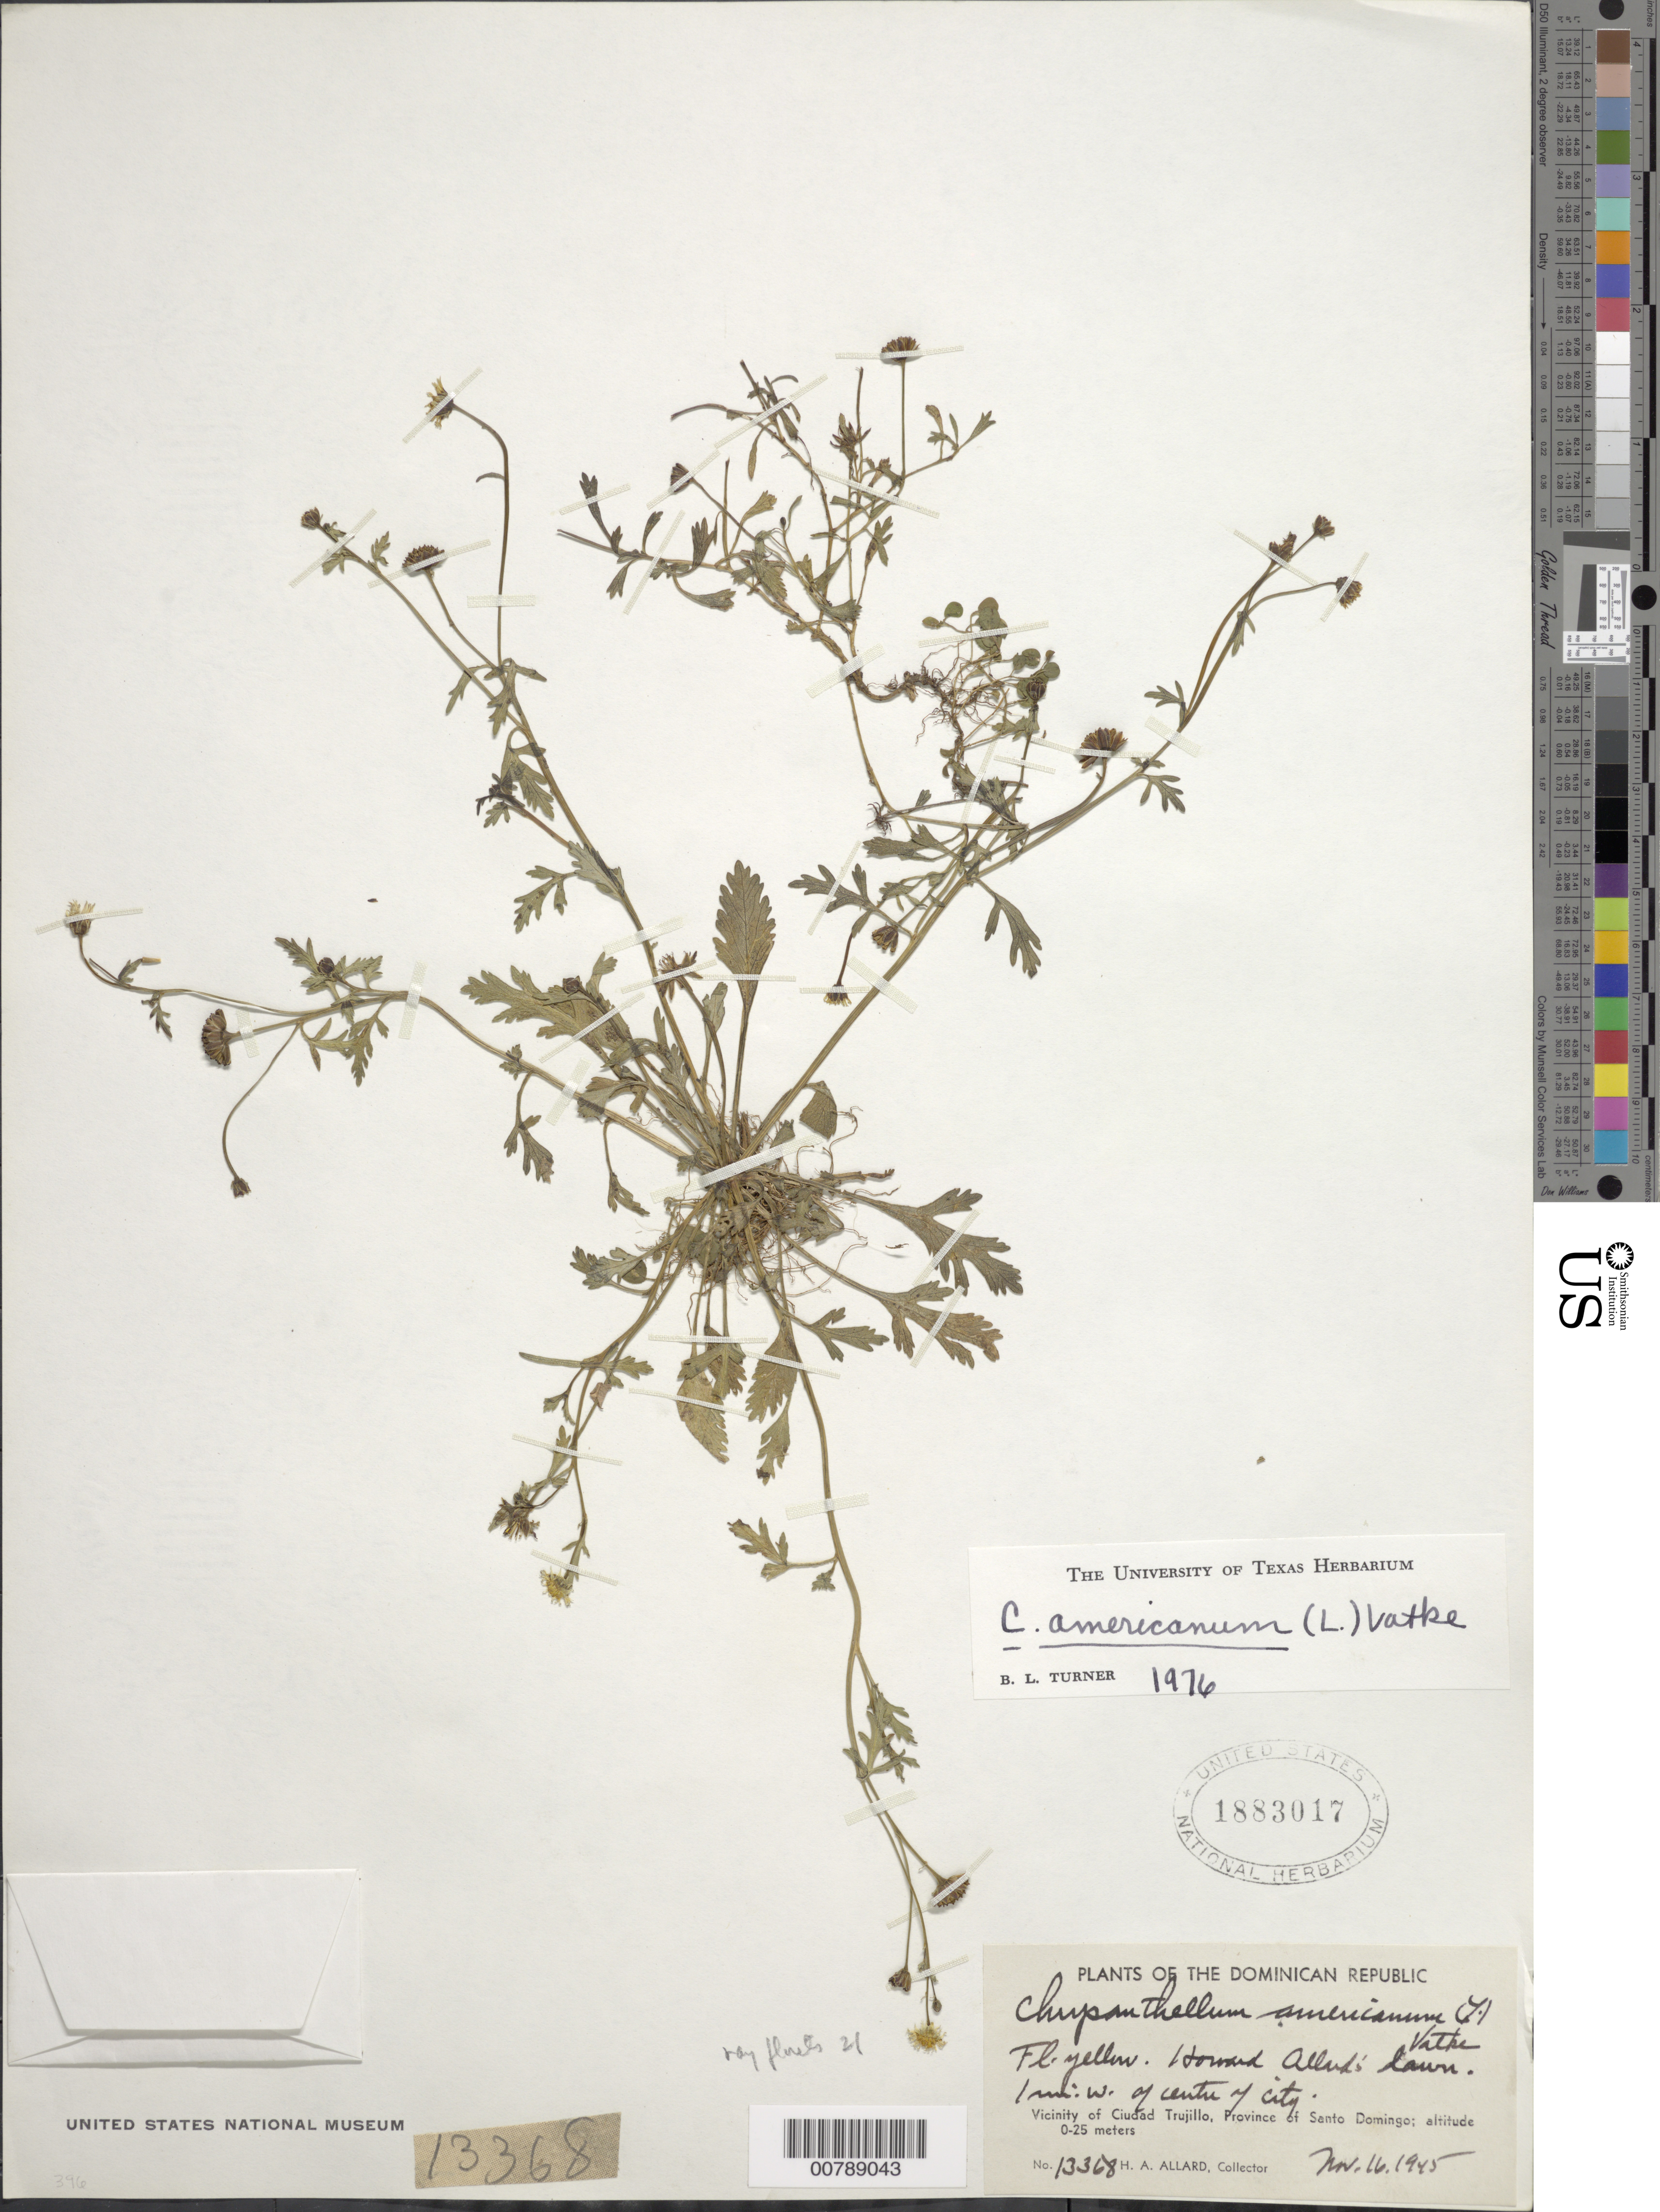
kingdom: Plantae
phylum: Tracheophyta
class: Magnoliopsida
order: Asterales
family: Asteraceae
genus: Chrysanthellum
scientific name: Chrysanthellum americanum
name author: (L.) Vatke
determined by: Turner, B. L.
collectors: H. A. Allard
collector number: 13368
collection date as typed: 16 Nov 1945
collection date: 1945-11-16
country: Dominican Republic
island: Hispaniola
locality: Vicinity of Ciudad Trujillo, Province of Santo Domingo. Howard Allard's lawn. 1 mi W of center of city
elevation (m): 0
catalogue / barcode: US 1883017